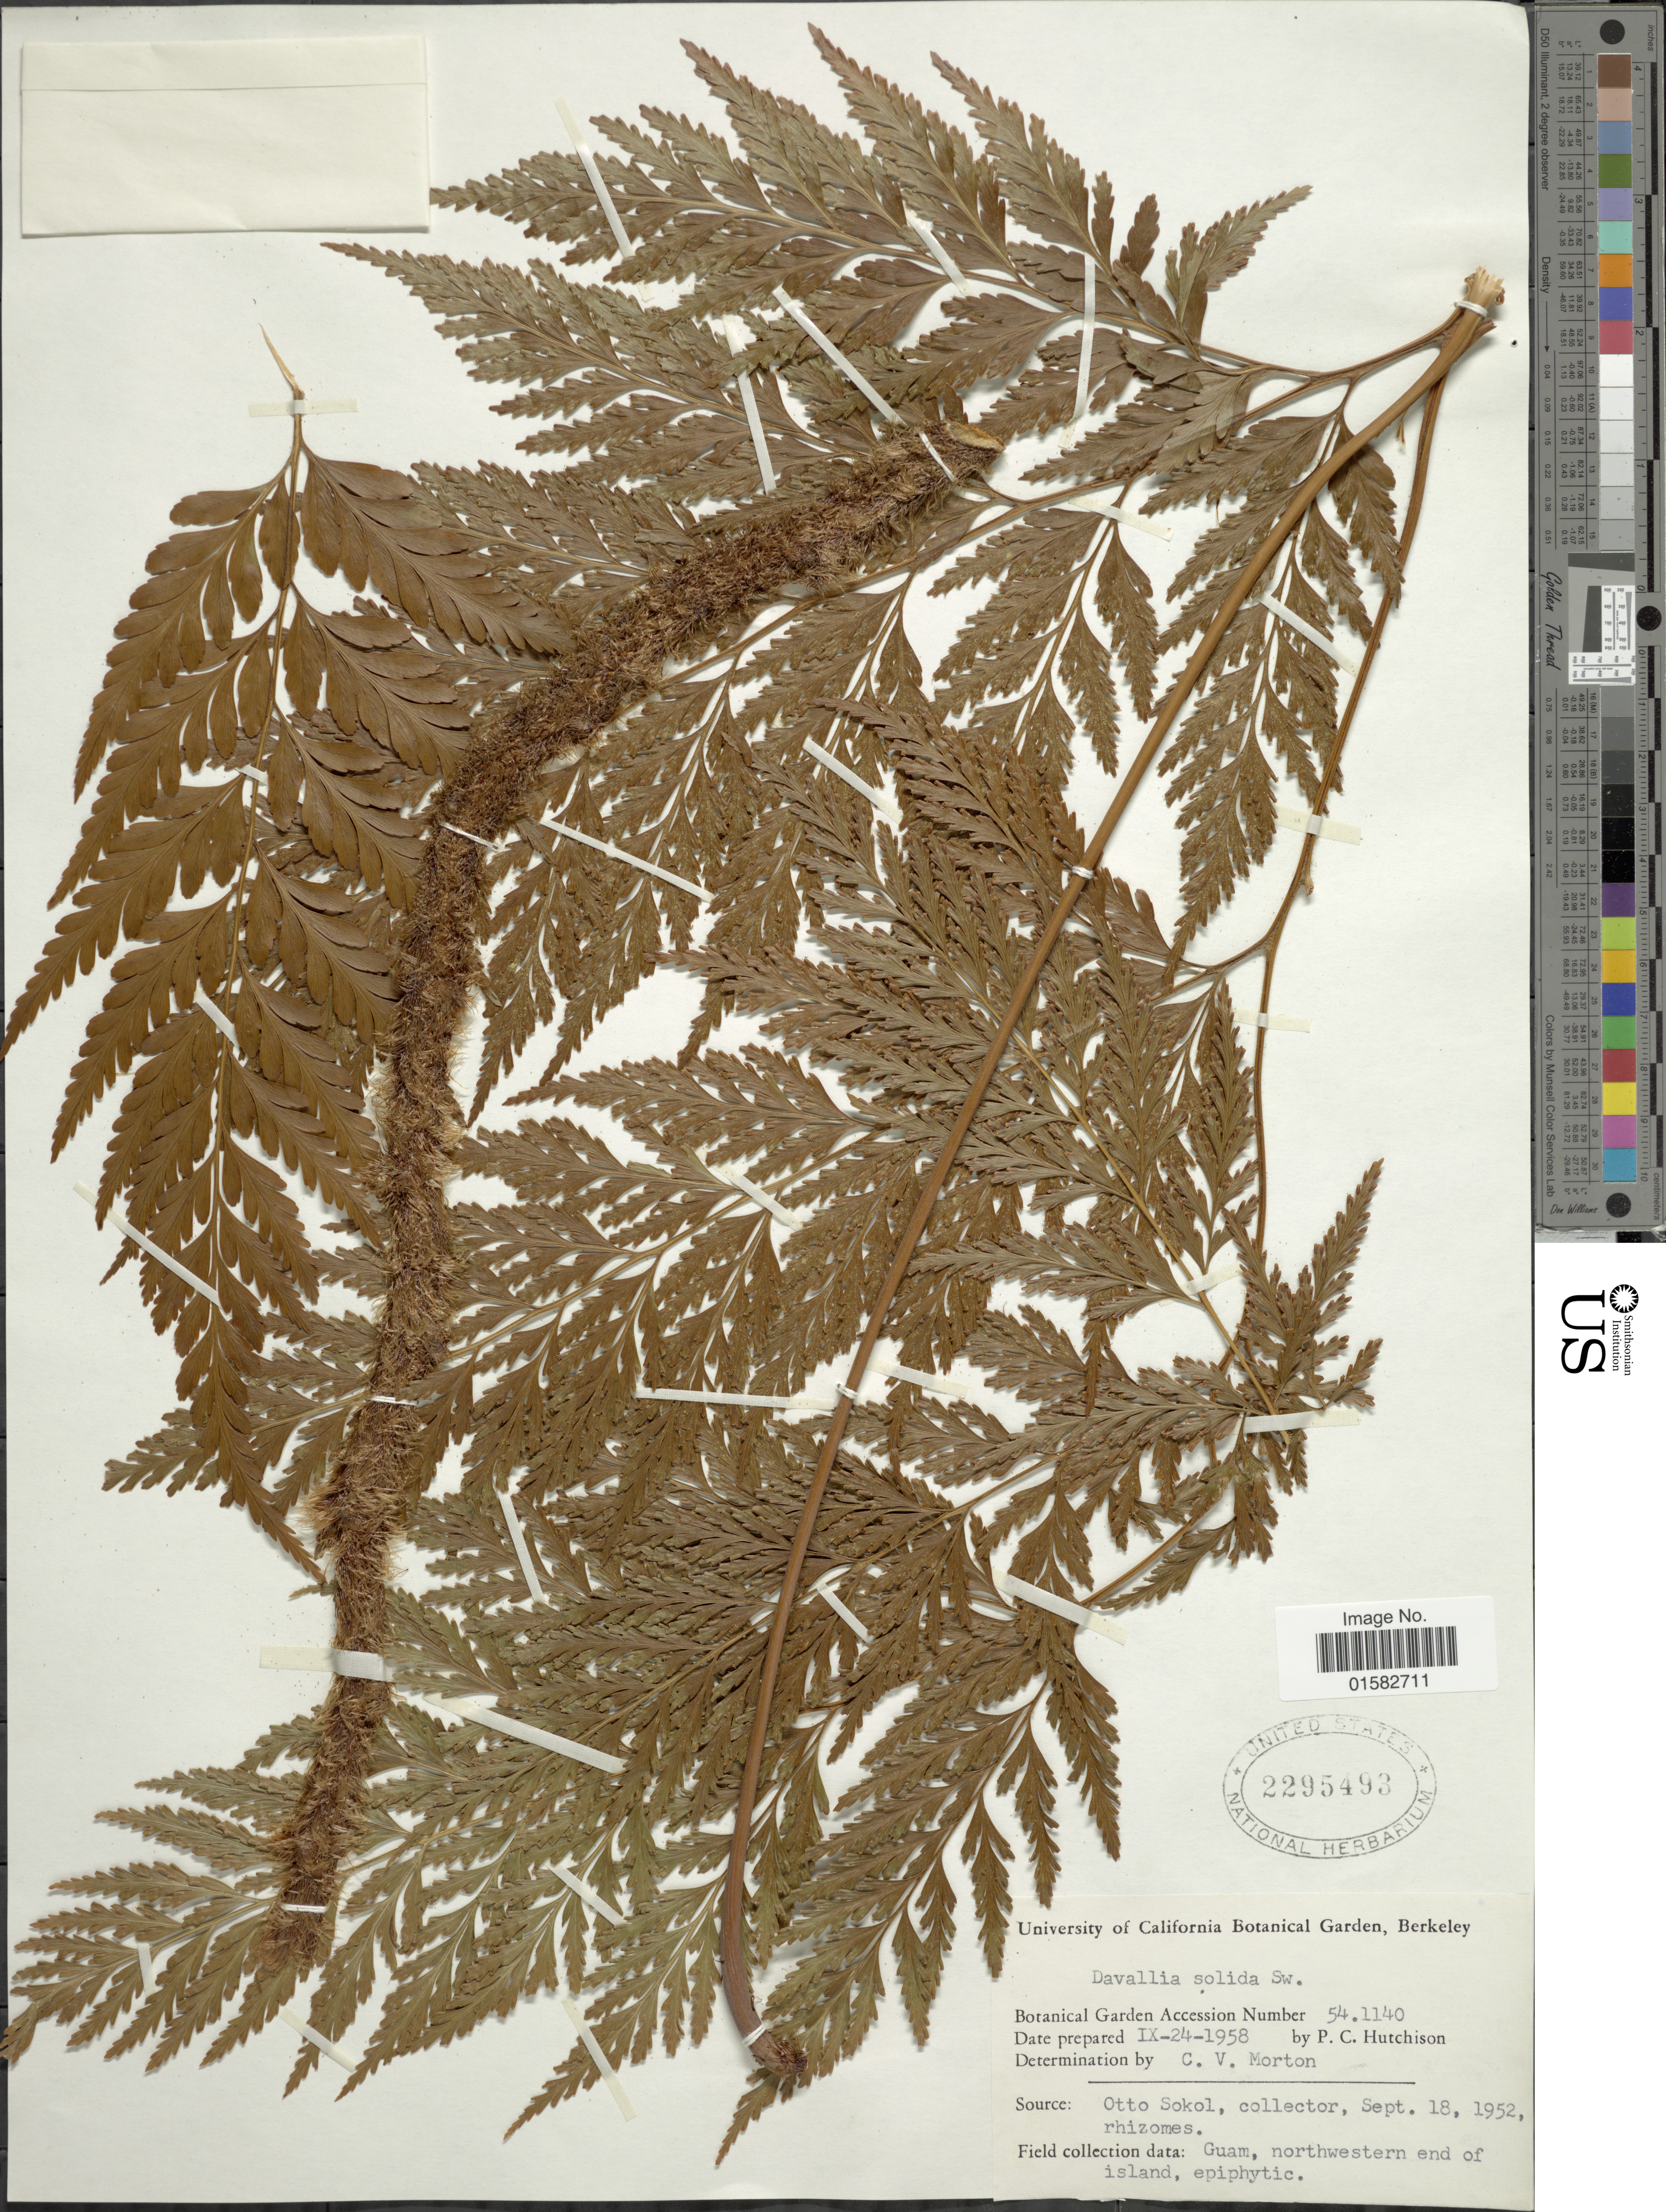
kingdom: Plantae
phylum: Tracheophyta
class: Polypodiopsida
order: Polypodiales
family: Davalliaceae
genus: Davallia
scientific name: Davallia solida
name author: (G. Forst.) Sw.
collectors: P. C. Hutchison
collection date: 1958-09-24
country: United States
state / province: California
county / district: Alameda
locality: University of California Botanical Garden, Berkeley, Botanical Garden Accession Number 541140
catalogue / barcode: US 2295493